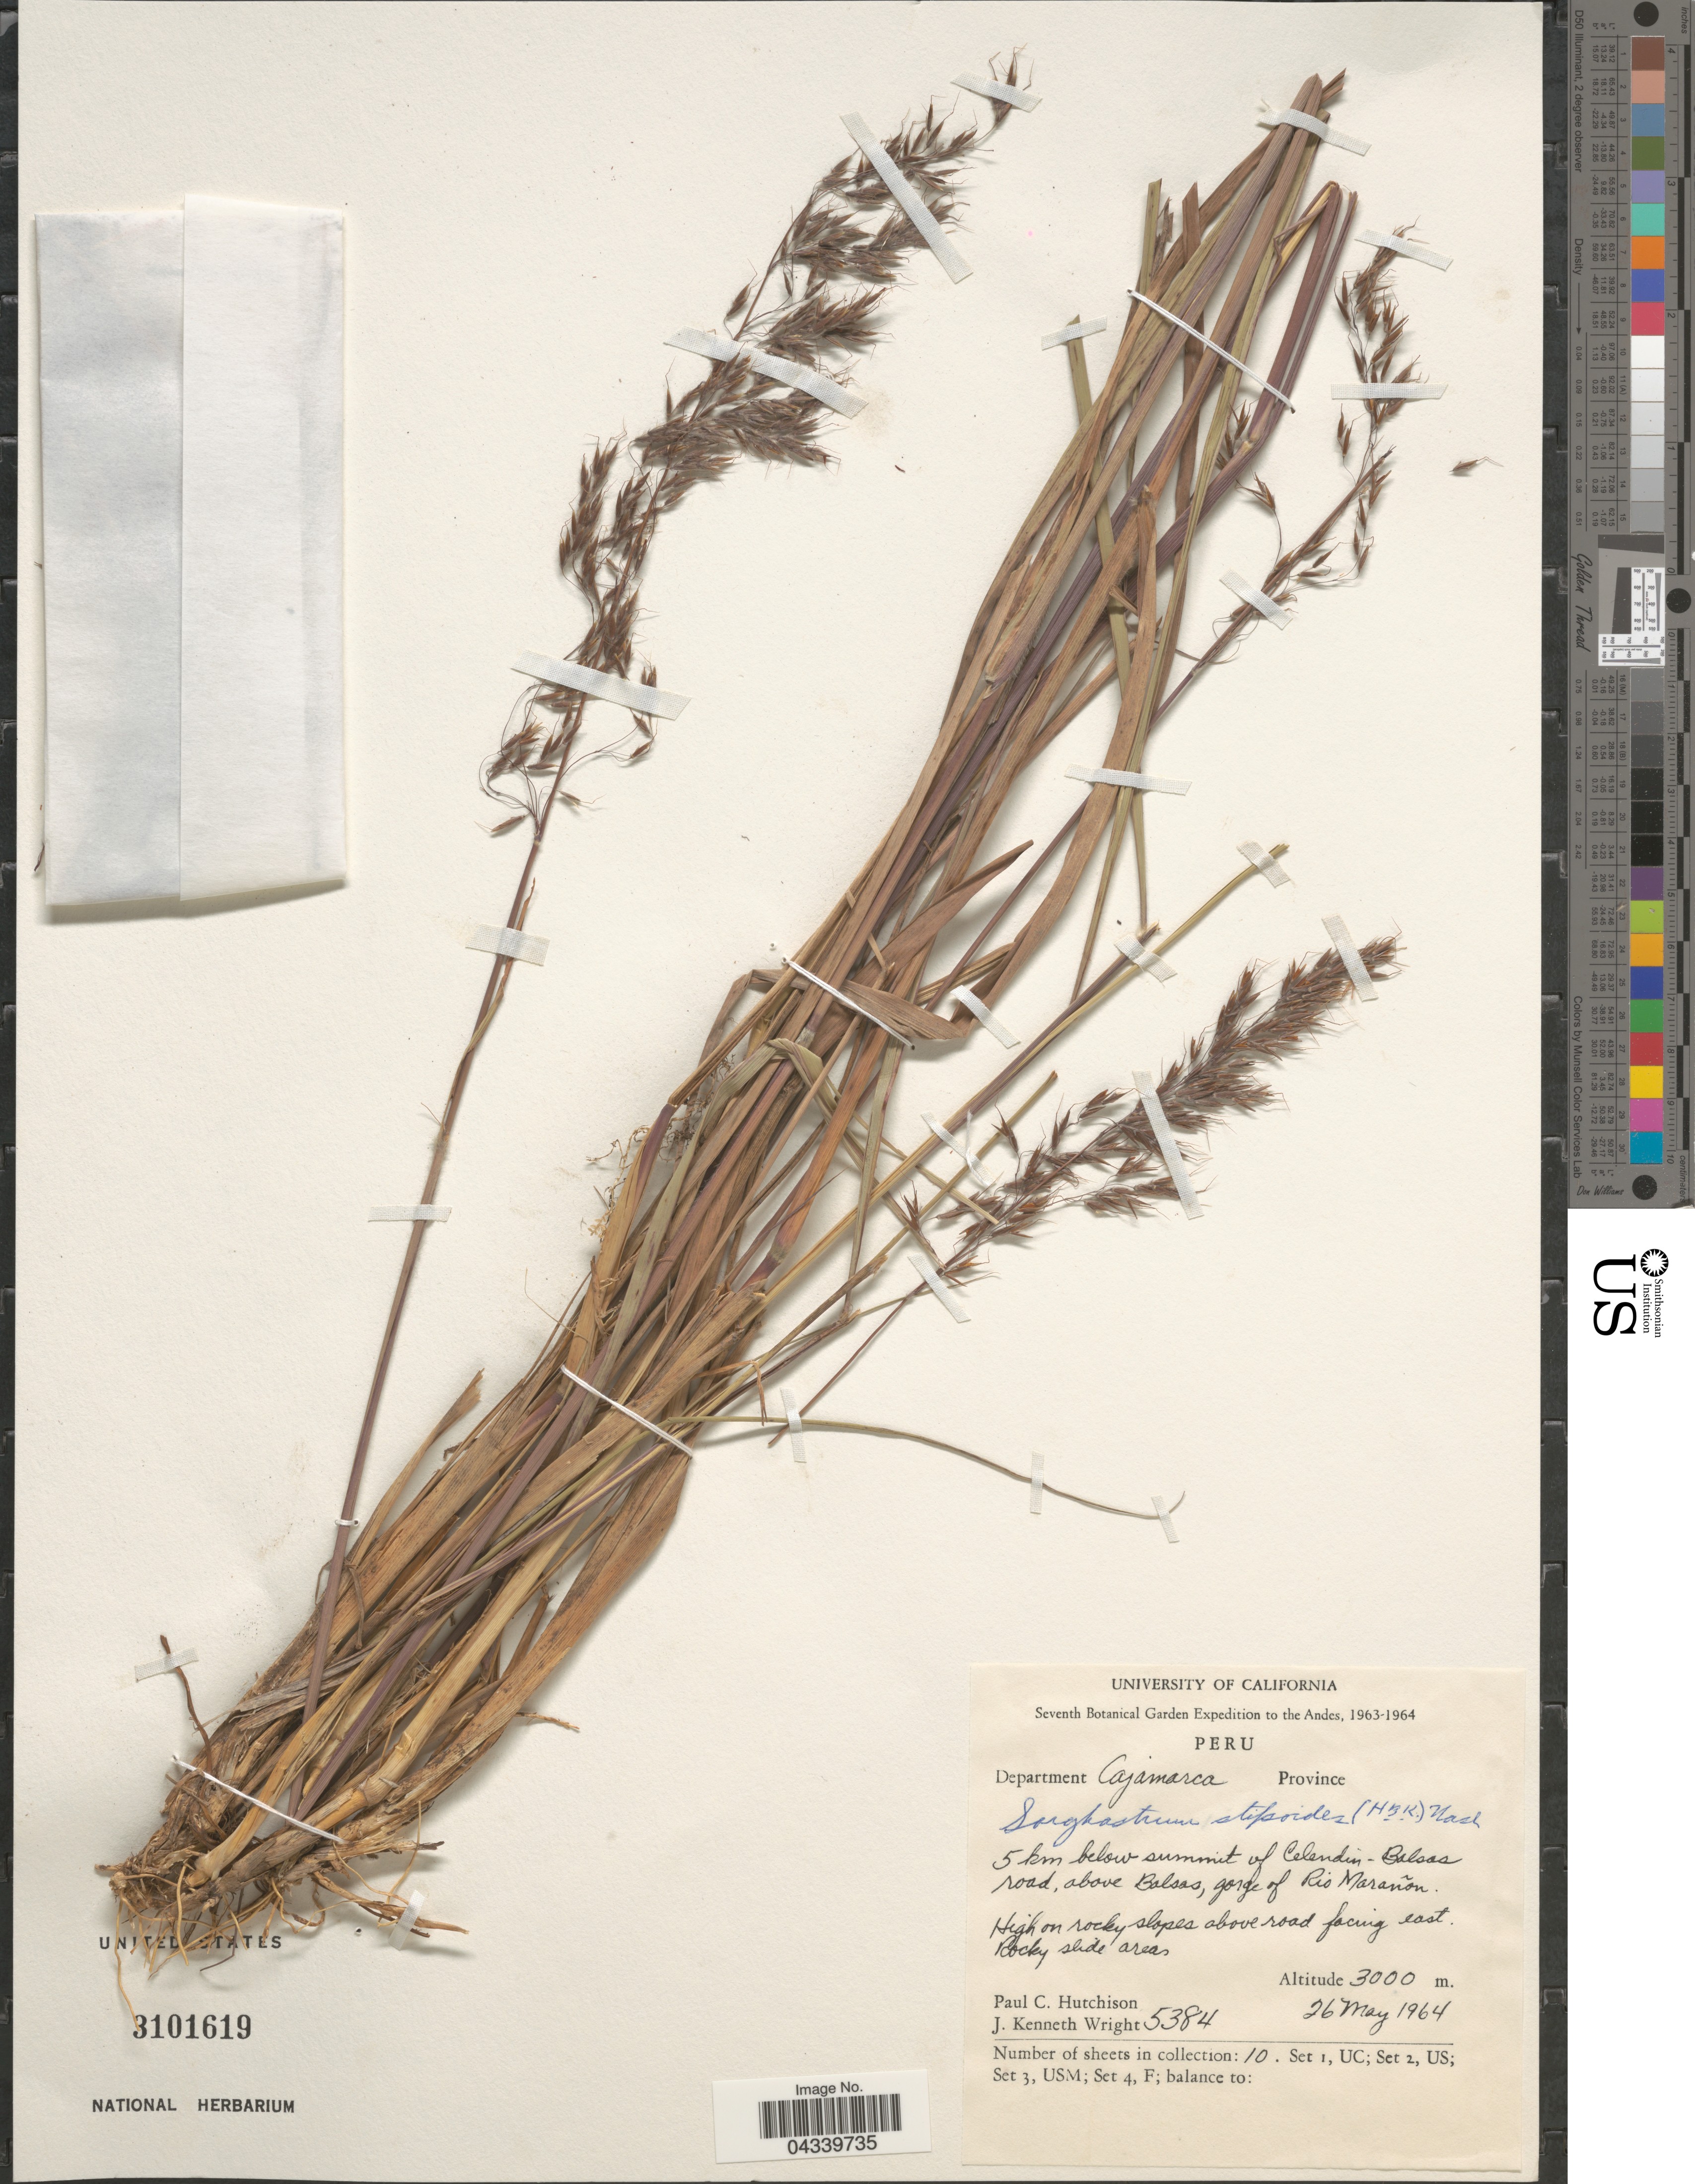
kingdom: Plantae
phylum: Tracheophyta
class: Liliopsida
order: Poales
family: Poaceae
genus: Sorghastrum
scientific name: Sorghastrum stipoides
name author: (Kunth) Nash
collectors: P. C. Hutchison & J. K. Wright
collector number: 5384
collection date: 1964-05-26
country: Peru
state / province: Cajamarca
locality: Seventh Botanical Garden Expedition to the Andes, 1963-1964. Department Cajamarca. 5 km below summit of Celendin-Balsas road, above Balsas, gorge of Rio Marañon.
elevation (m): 3000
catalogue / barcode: US 3101619